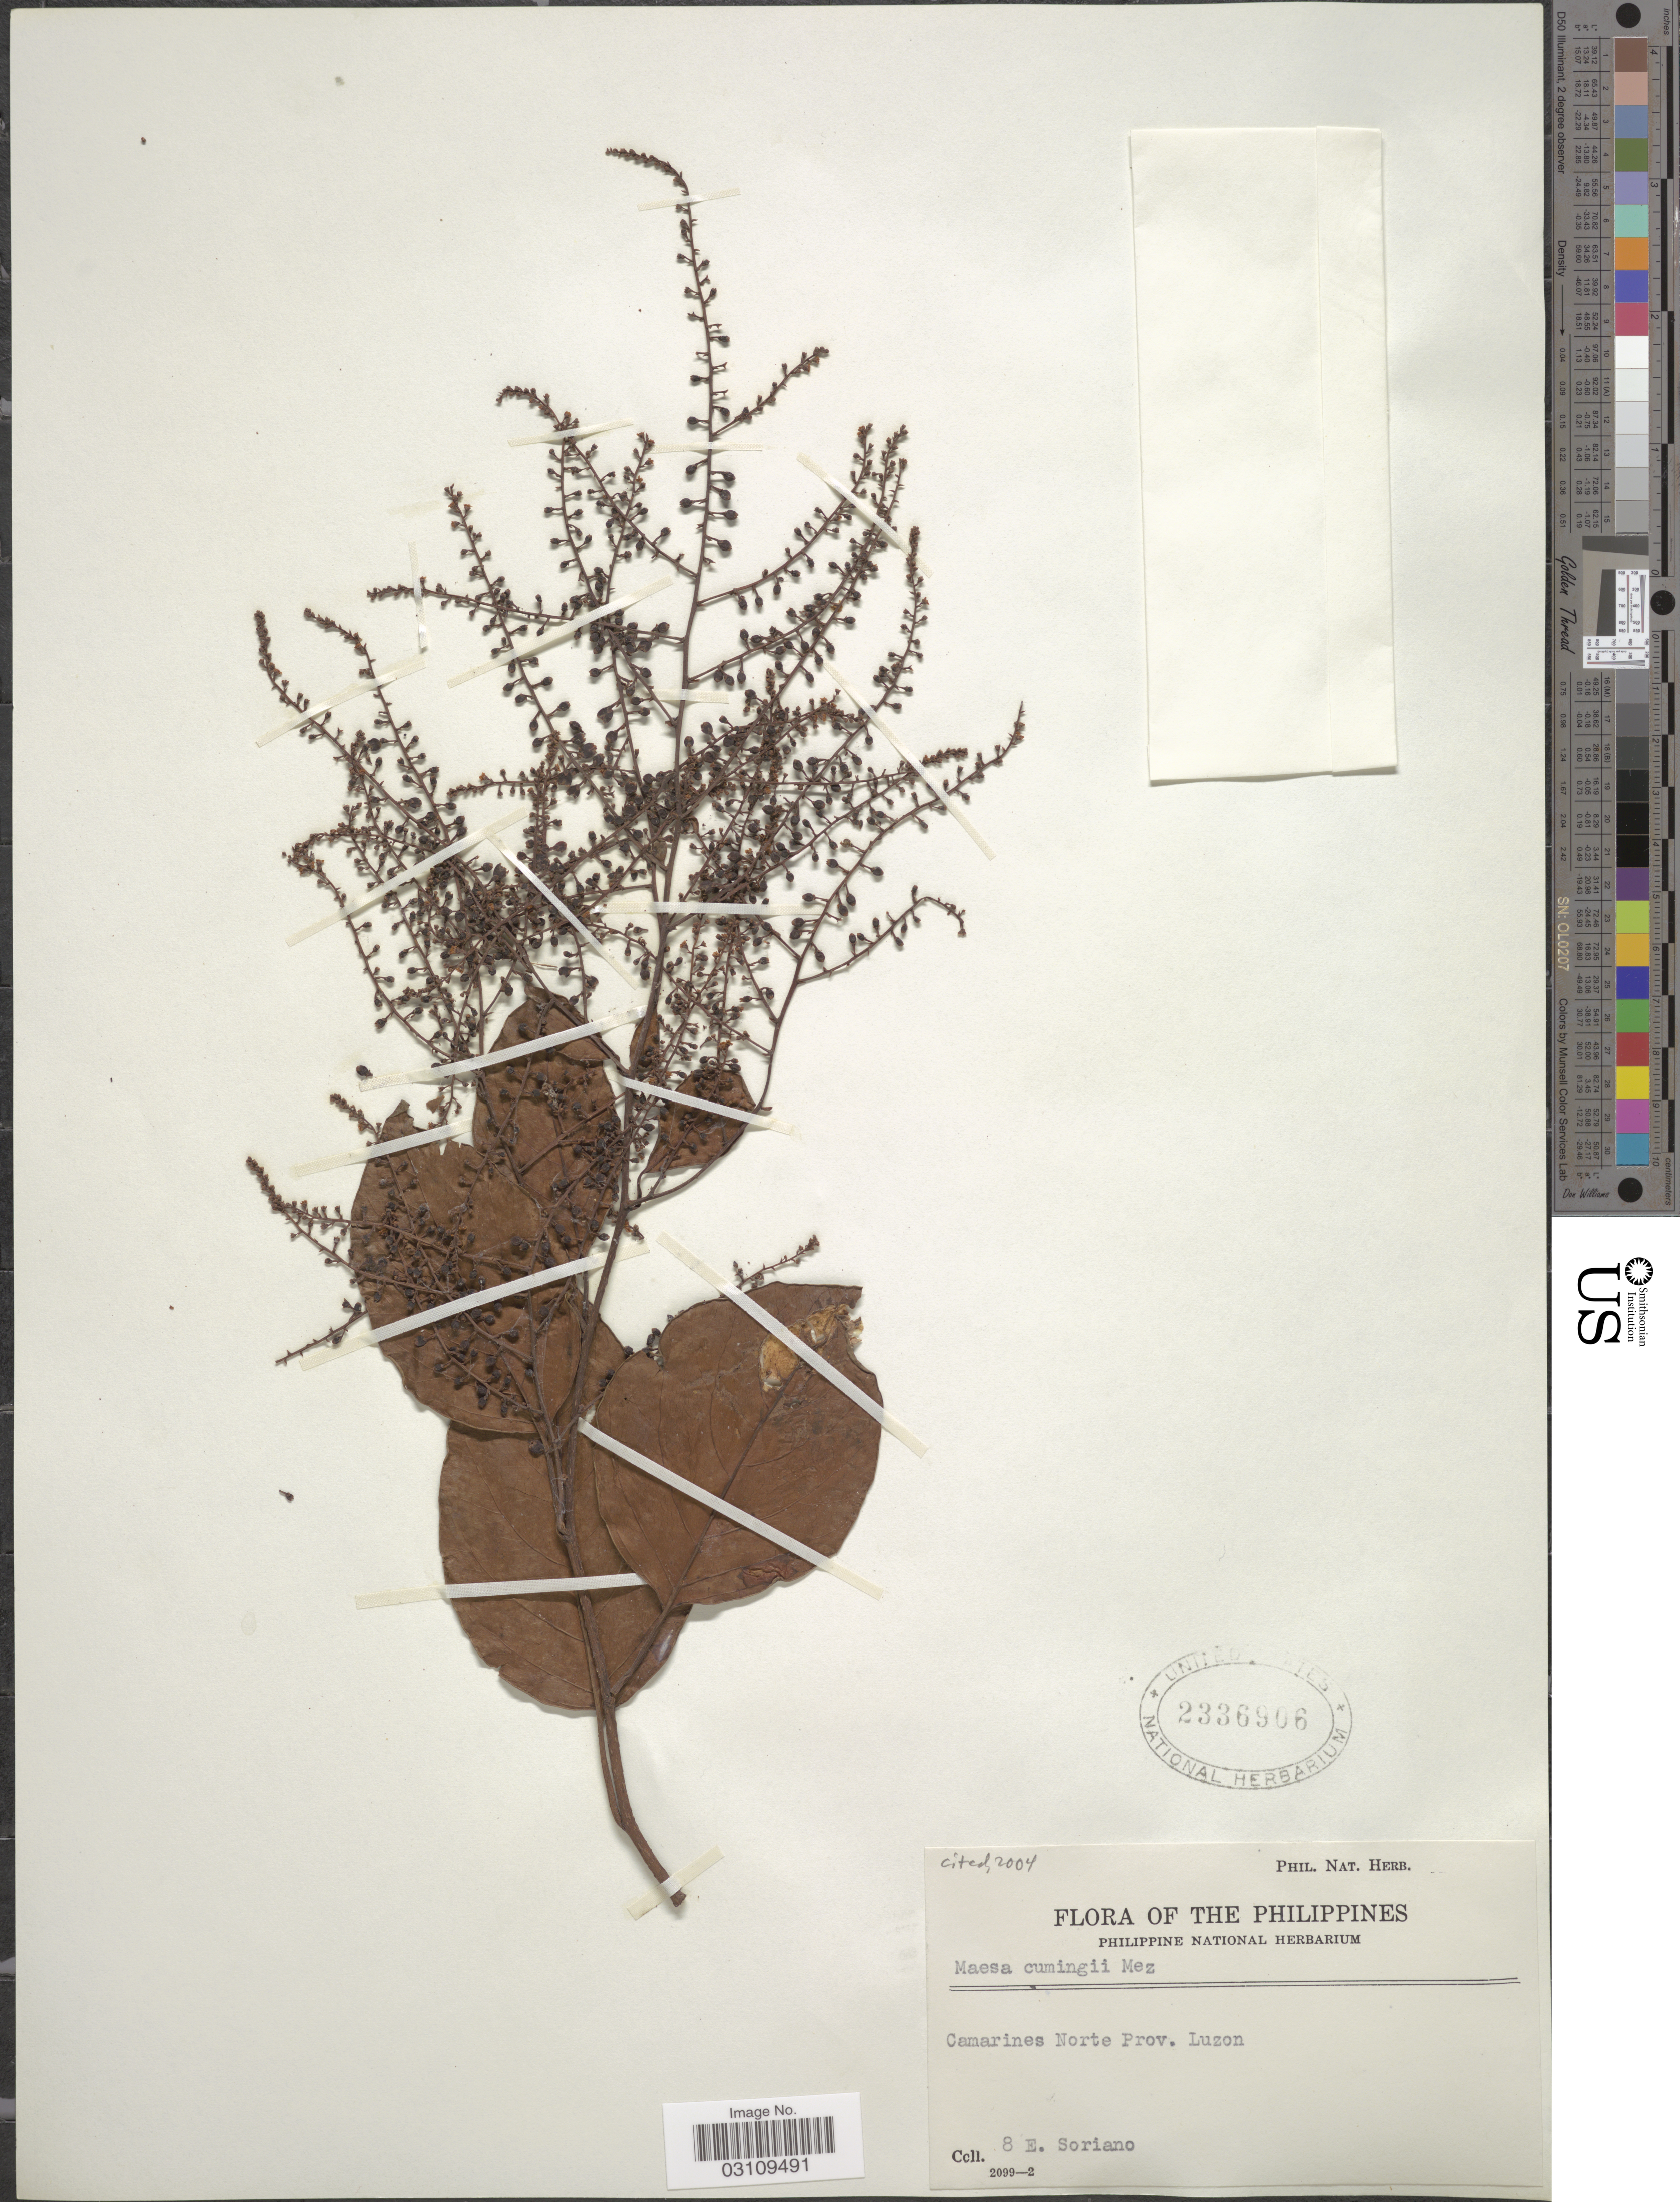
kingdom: Plantae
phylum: Tracheophyta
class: Magnoliopsida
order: Ericales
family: Primulaceae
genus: Maesa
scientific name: Maesa cumingii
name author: Mez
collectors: E. Soriano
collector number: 8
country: Philippines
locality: Camarines Norte Prov. Luzon.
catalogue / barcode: US 2336906